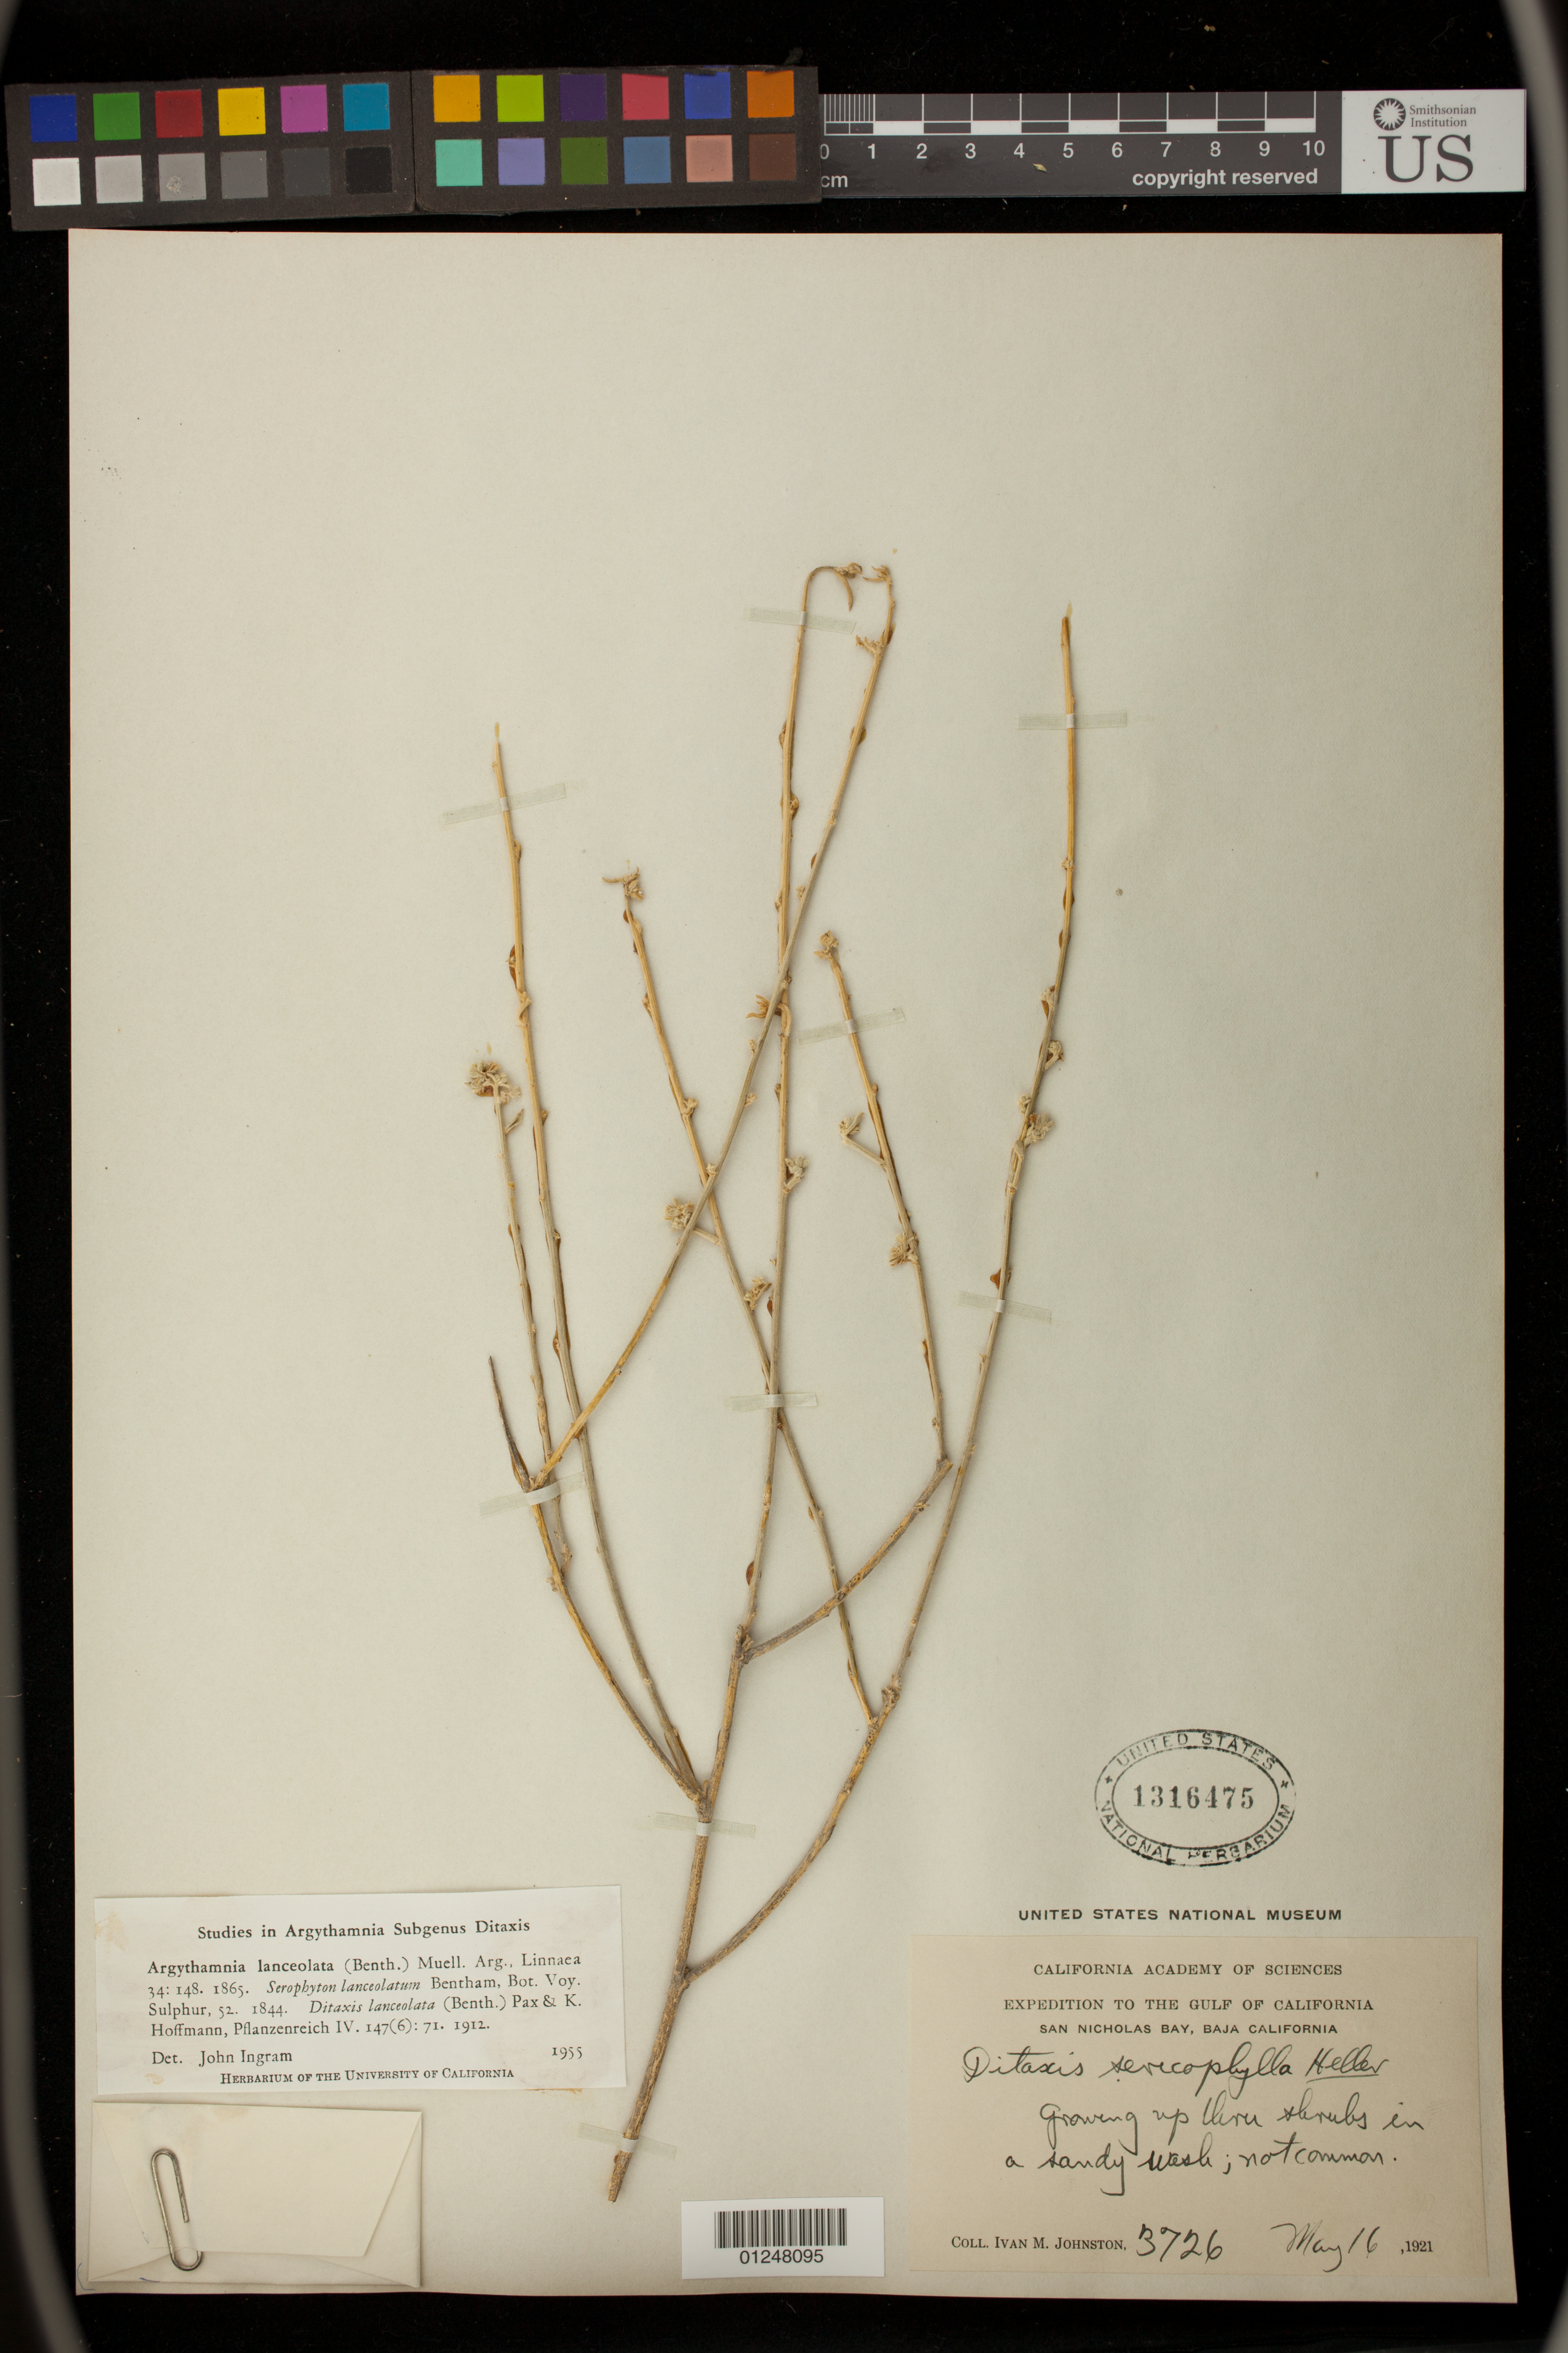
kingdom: Plantae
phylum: Tracheophyta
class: Magnoliopsida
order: Malpighiales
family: Euphorbiaceae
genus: Argythamnia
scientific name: Argythamnia lanceolata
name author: (Benth.) Müll. Arg.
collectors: I.M. Johnston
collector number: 3726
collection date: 1921-05-16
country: Mexico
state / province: Baja California Sur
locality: San Nicholas Bay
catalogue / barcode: US 1316475